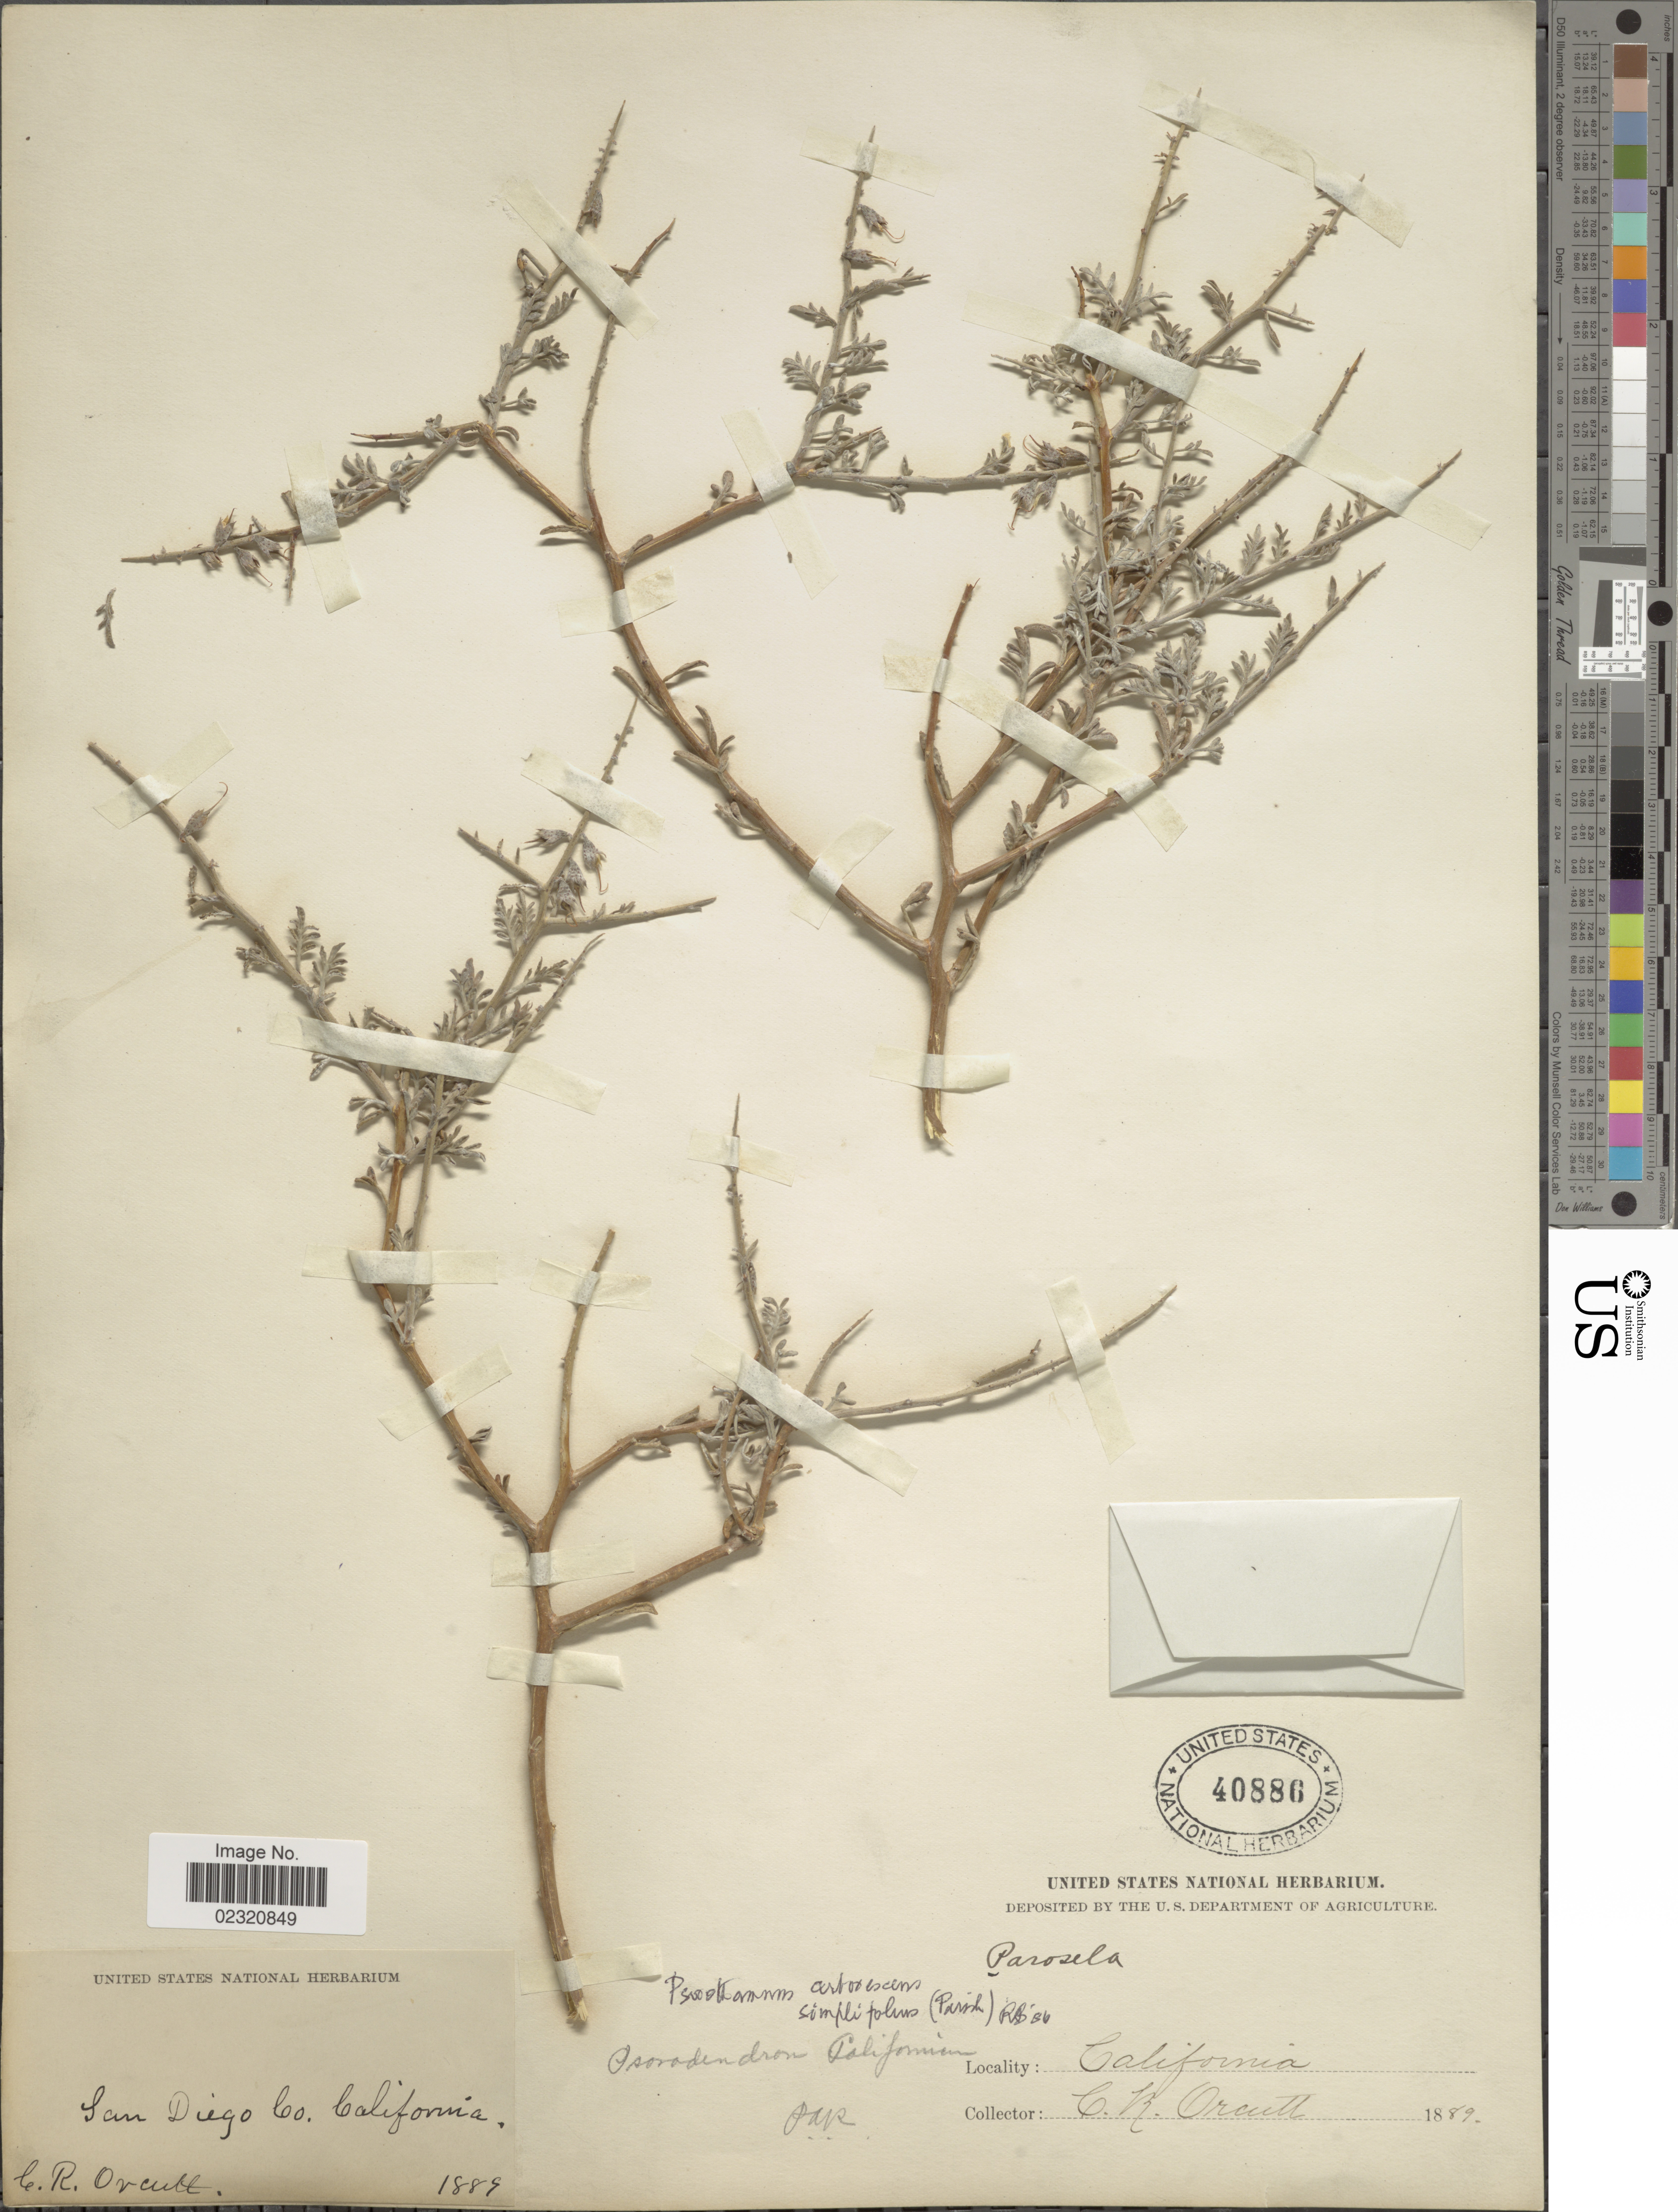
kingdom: Plantae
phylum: Tracheophyta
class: Magnoliopsida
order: Fabales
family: Fabaceae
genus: Psorothamnus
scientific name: Psorothamnus arborescens var. californicus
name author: (S. Watson) D. Sutherl. et al.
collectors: C. R. Orcutt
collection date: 1889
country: United States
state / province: California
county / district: San Diego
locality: San Diego Co.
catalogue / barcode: US 40886